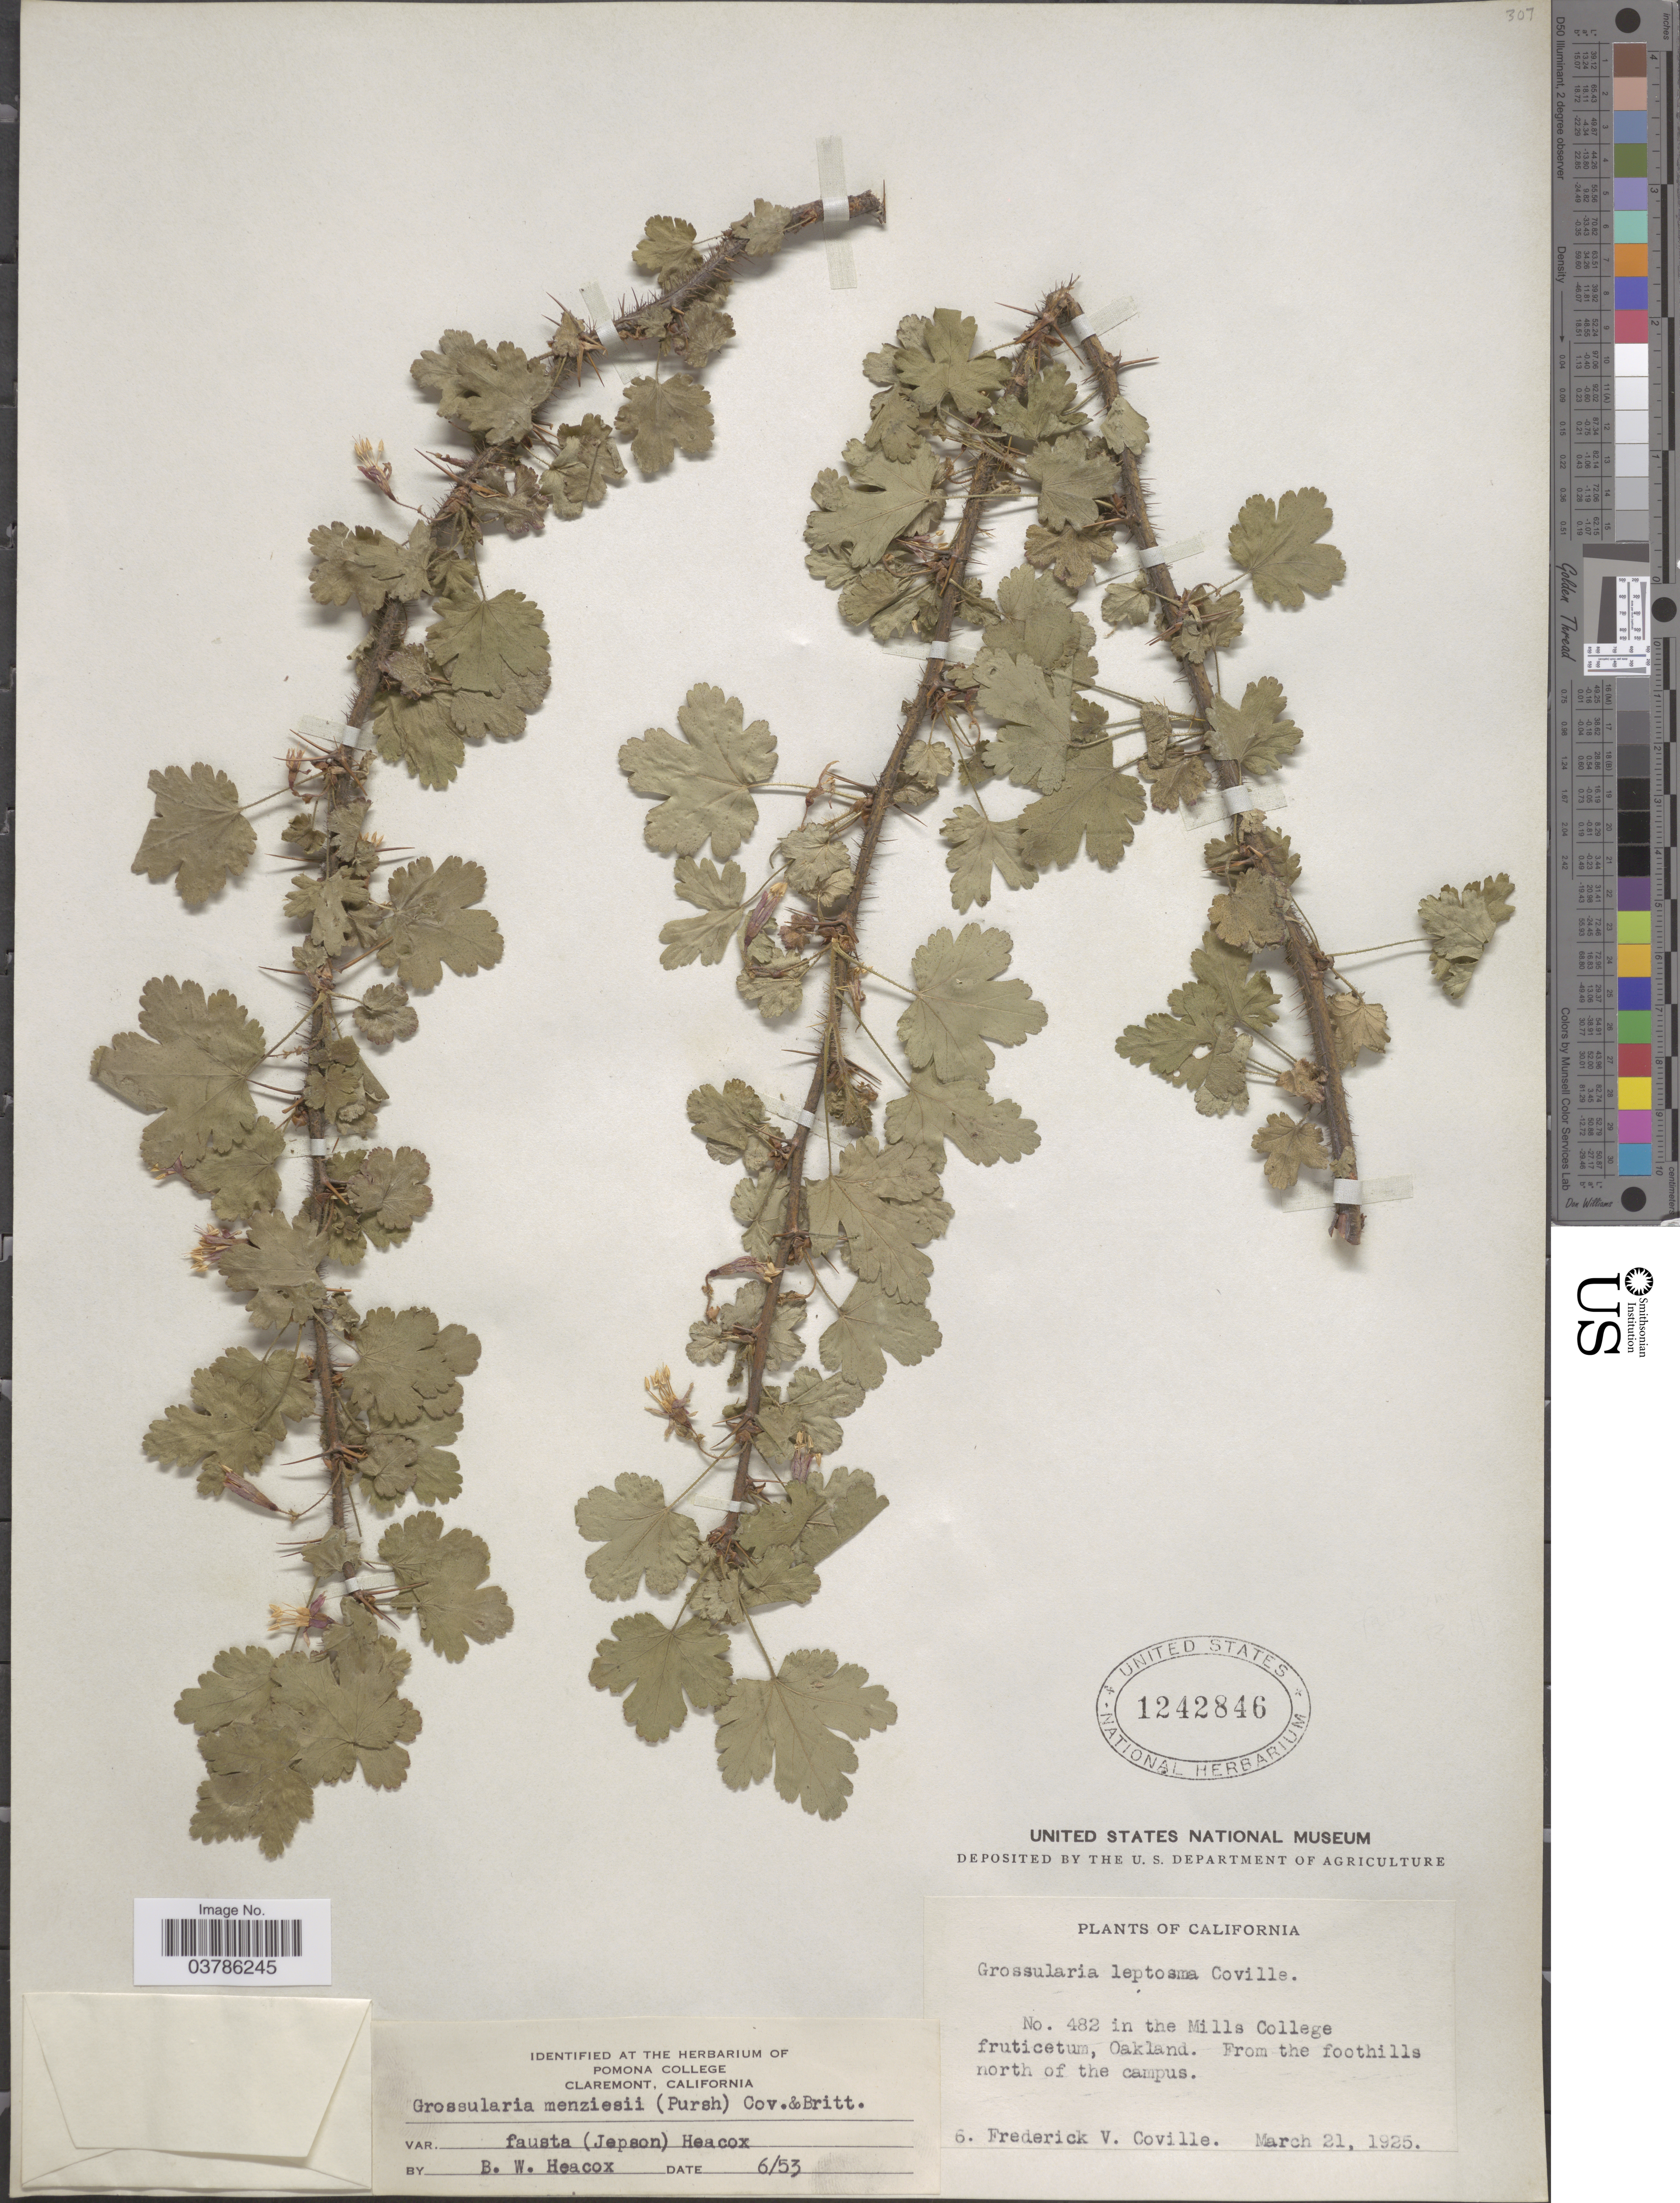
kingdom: Plantae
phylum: Tracheophyta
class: Magnoliopsida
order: Saxifragales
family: Grossulariaceae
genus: Ribes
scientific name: Ribes menziesii var. faustum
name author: Jeps.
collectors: F. V. Coville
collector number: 6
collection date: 1925-03-21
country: United States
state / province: California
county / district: Alameda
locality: No. 482 in the Mills College fruticetum, Oakland. From the foothills north of the campus.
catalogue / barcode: US 1242846